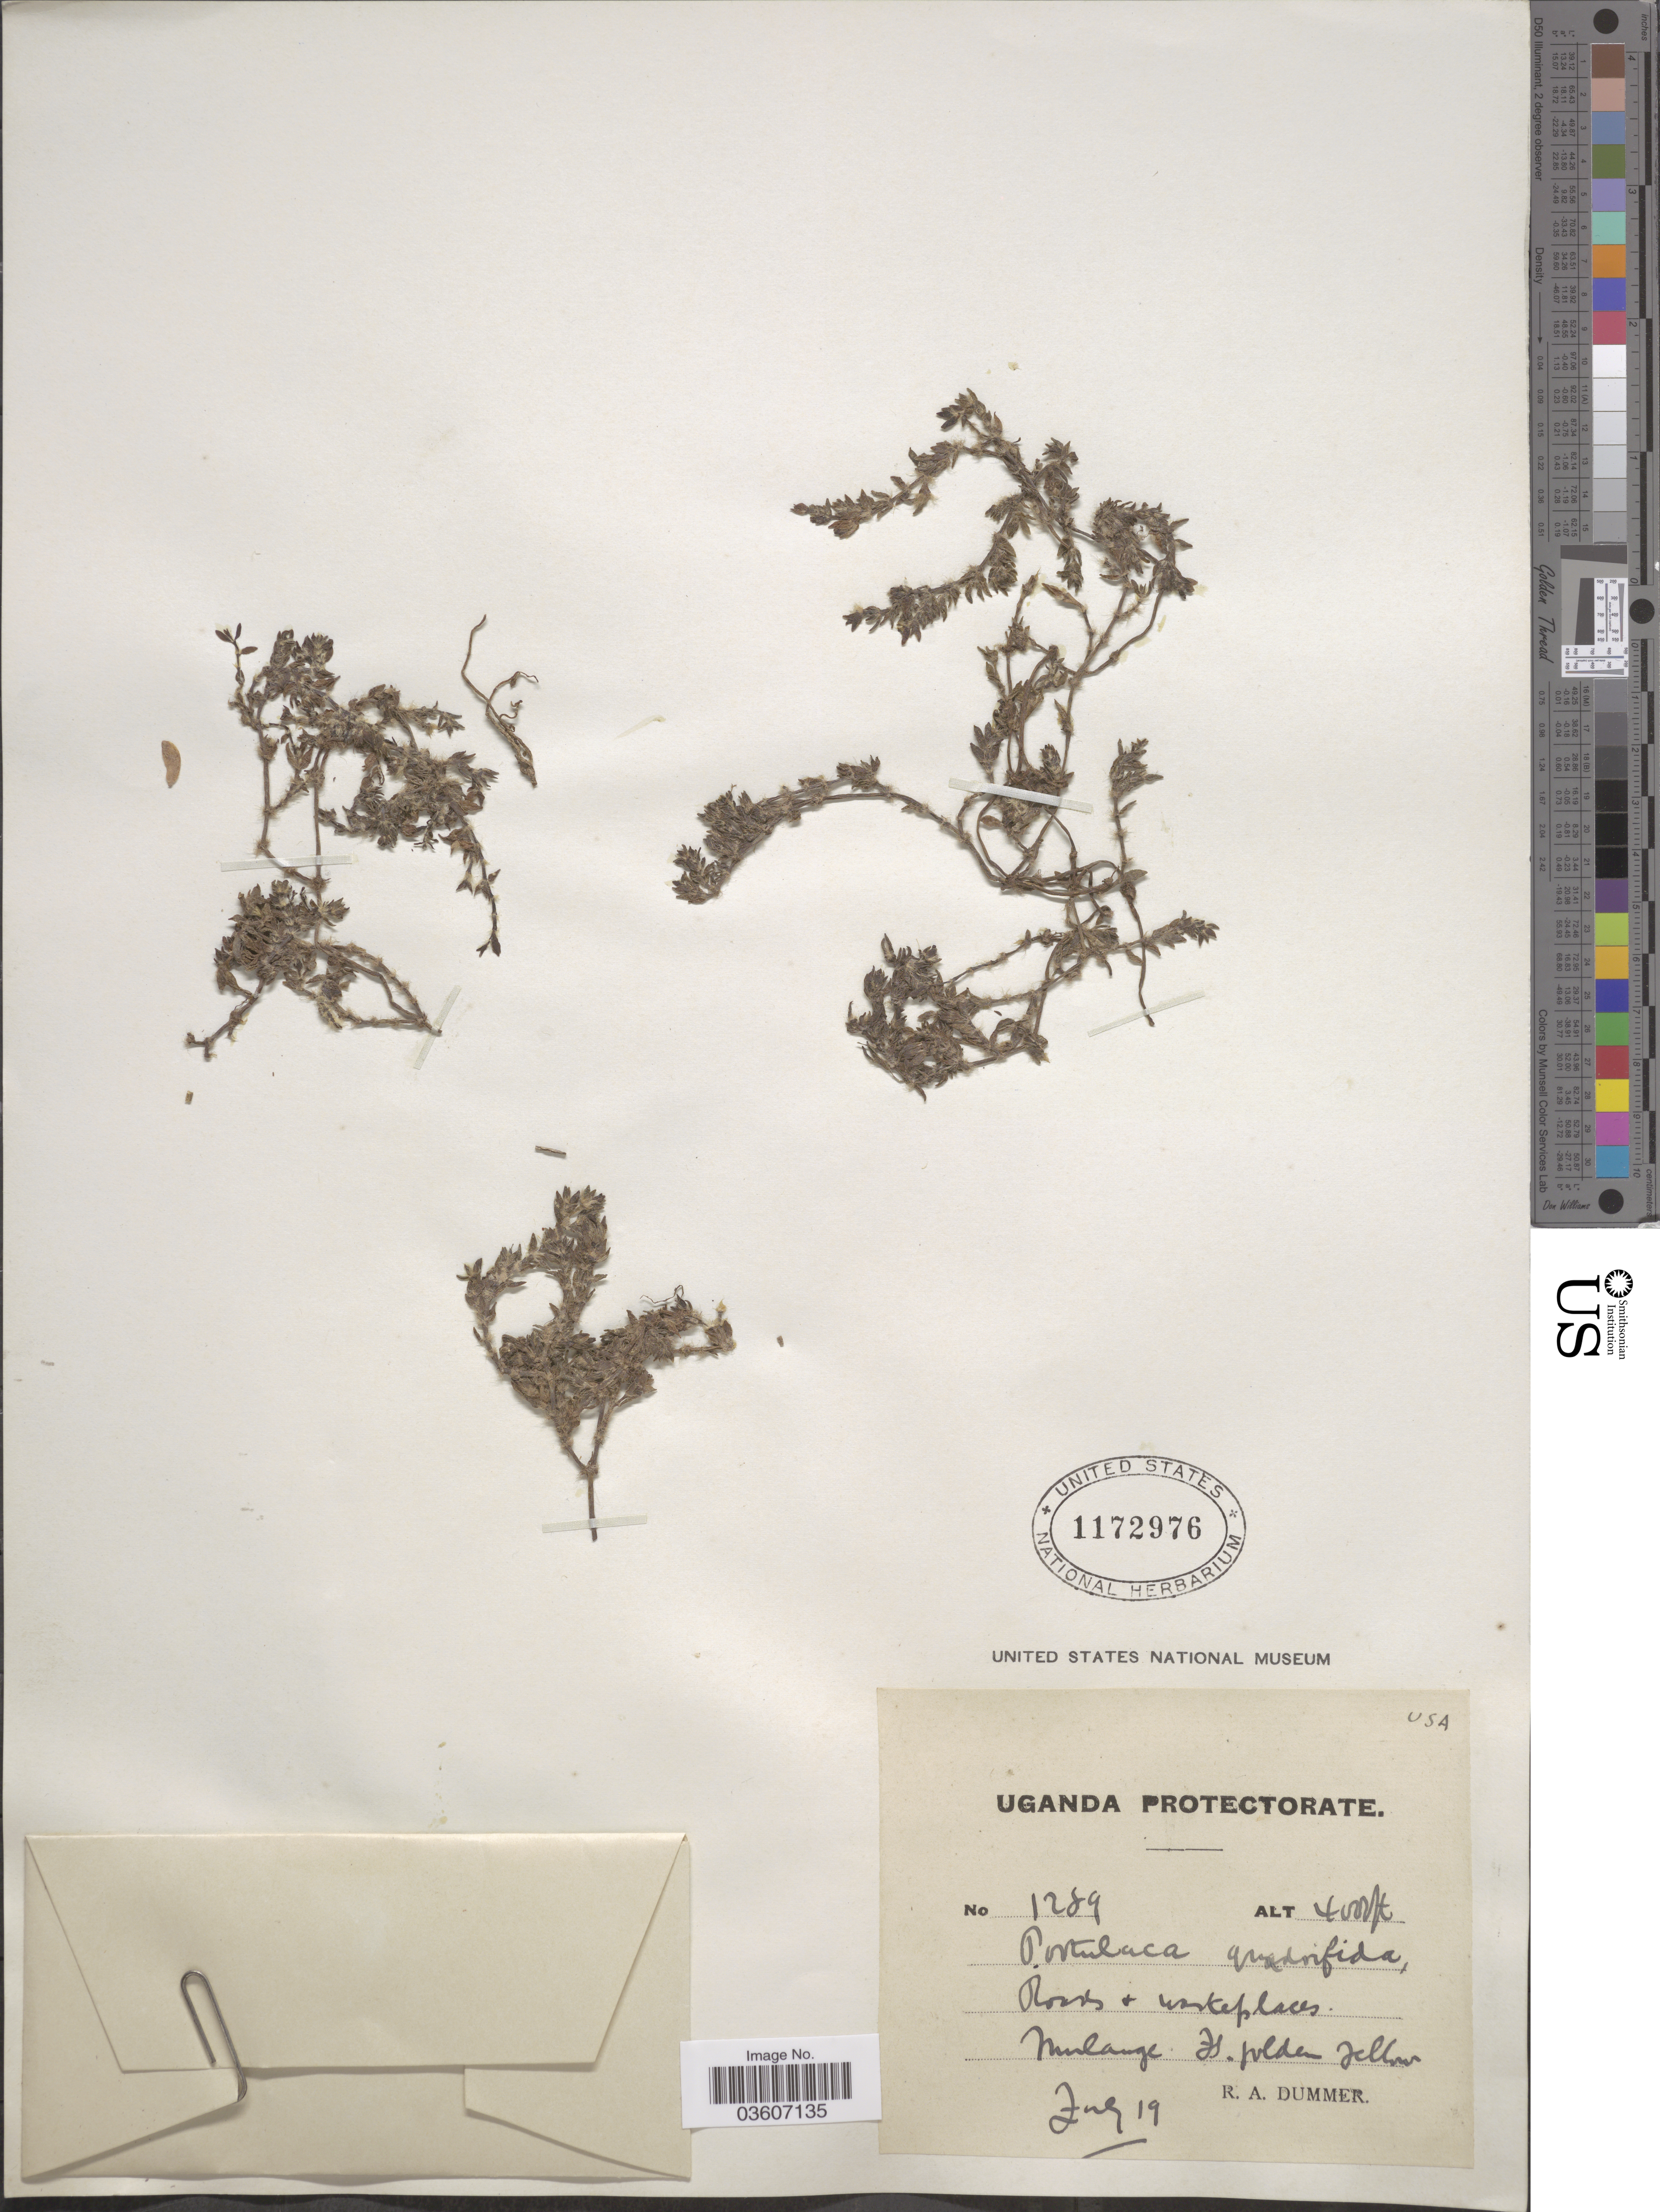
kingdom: Plantae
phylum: Tracheophyta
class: Magnoliopsida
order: Caryophyllales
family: Portulacaceae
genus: Portulaca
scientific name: Portulaca quadrifida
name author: L.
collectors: R. Dümmer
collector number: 1289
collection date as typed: Transcribed d/m/y: /7/19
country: Uganda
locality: Uganda Protectorate. Mulange.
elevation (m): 1219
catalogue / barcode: US 1172976